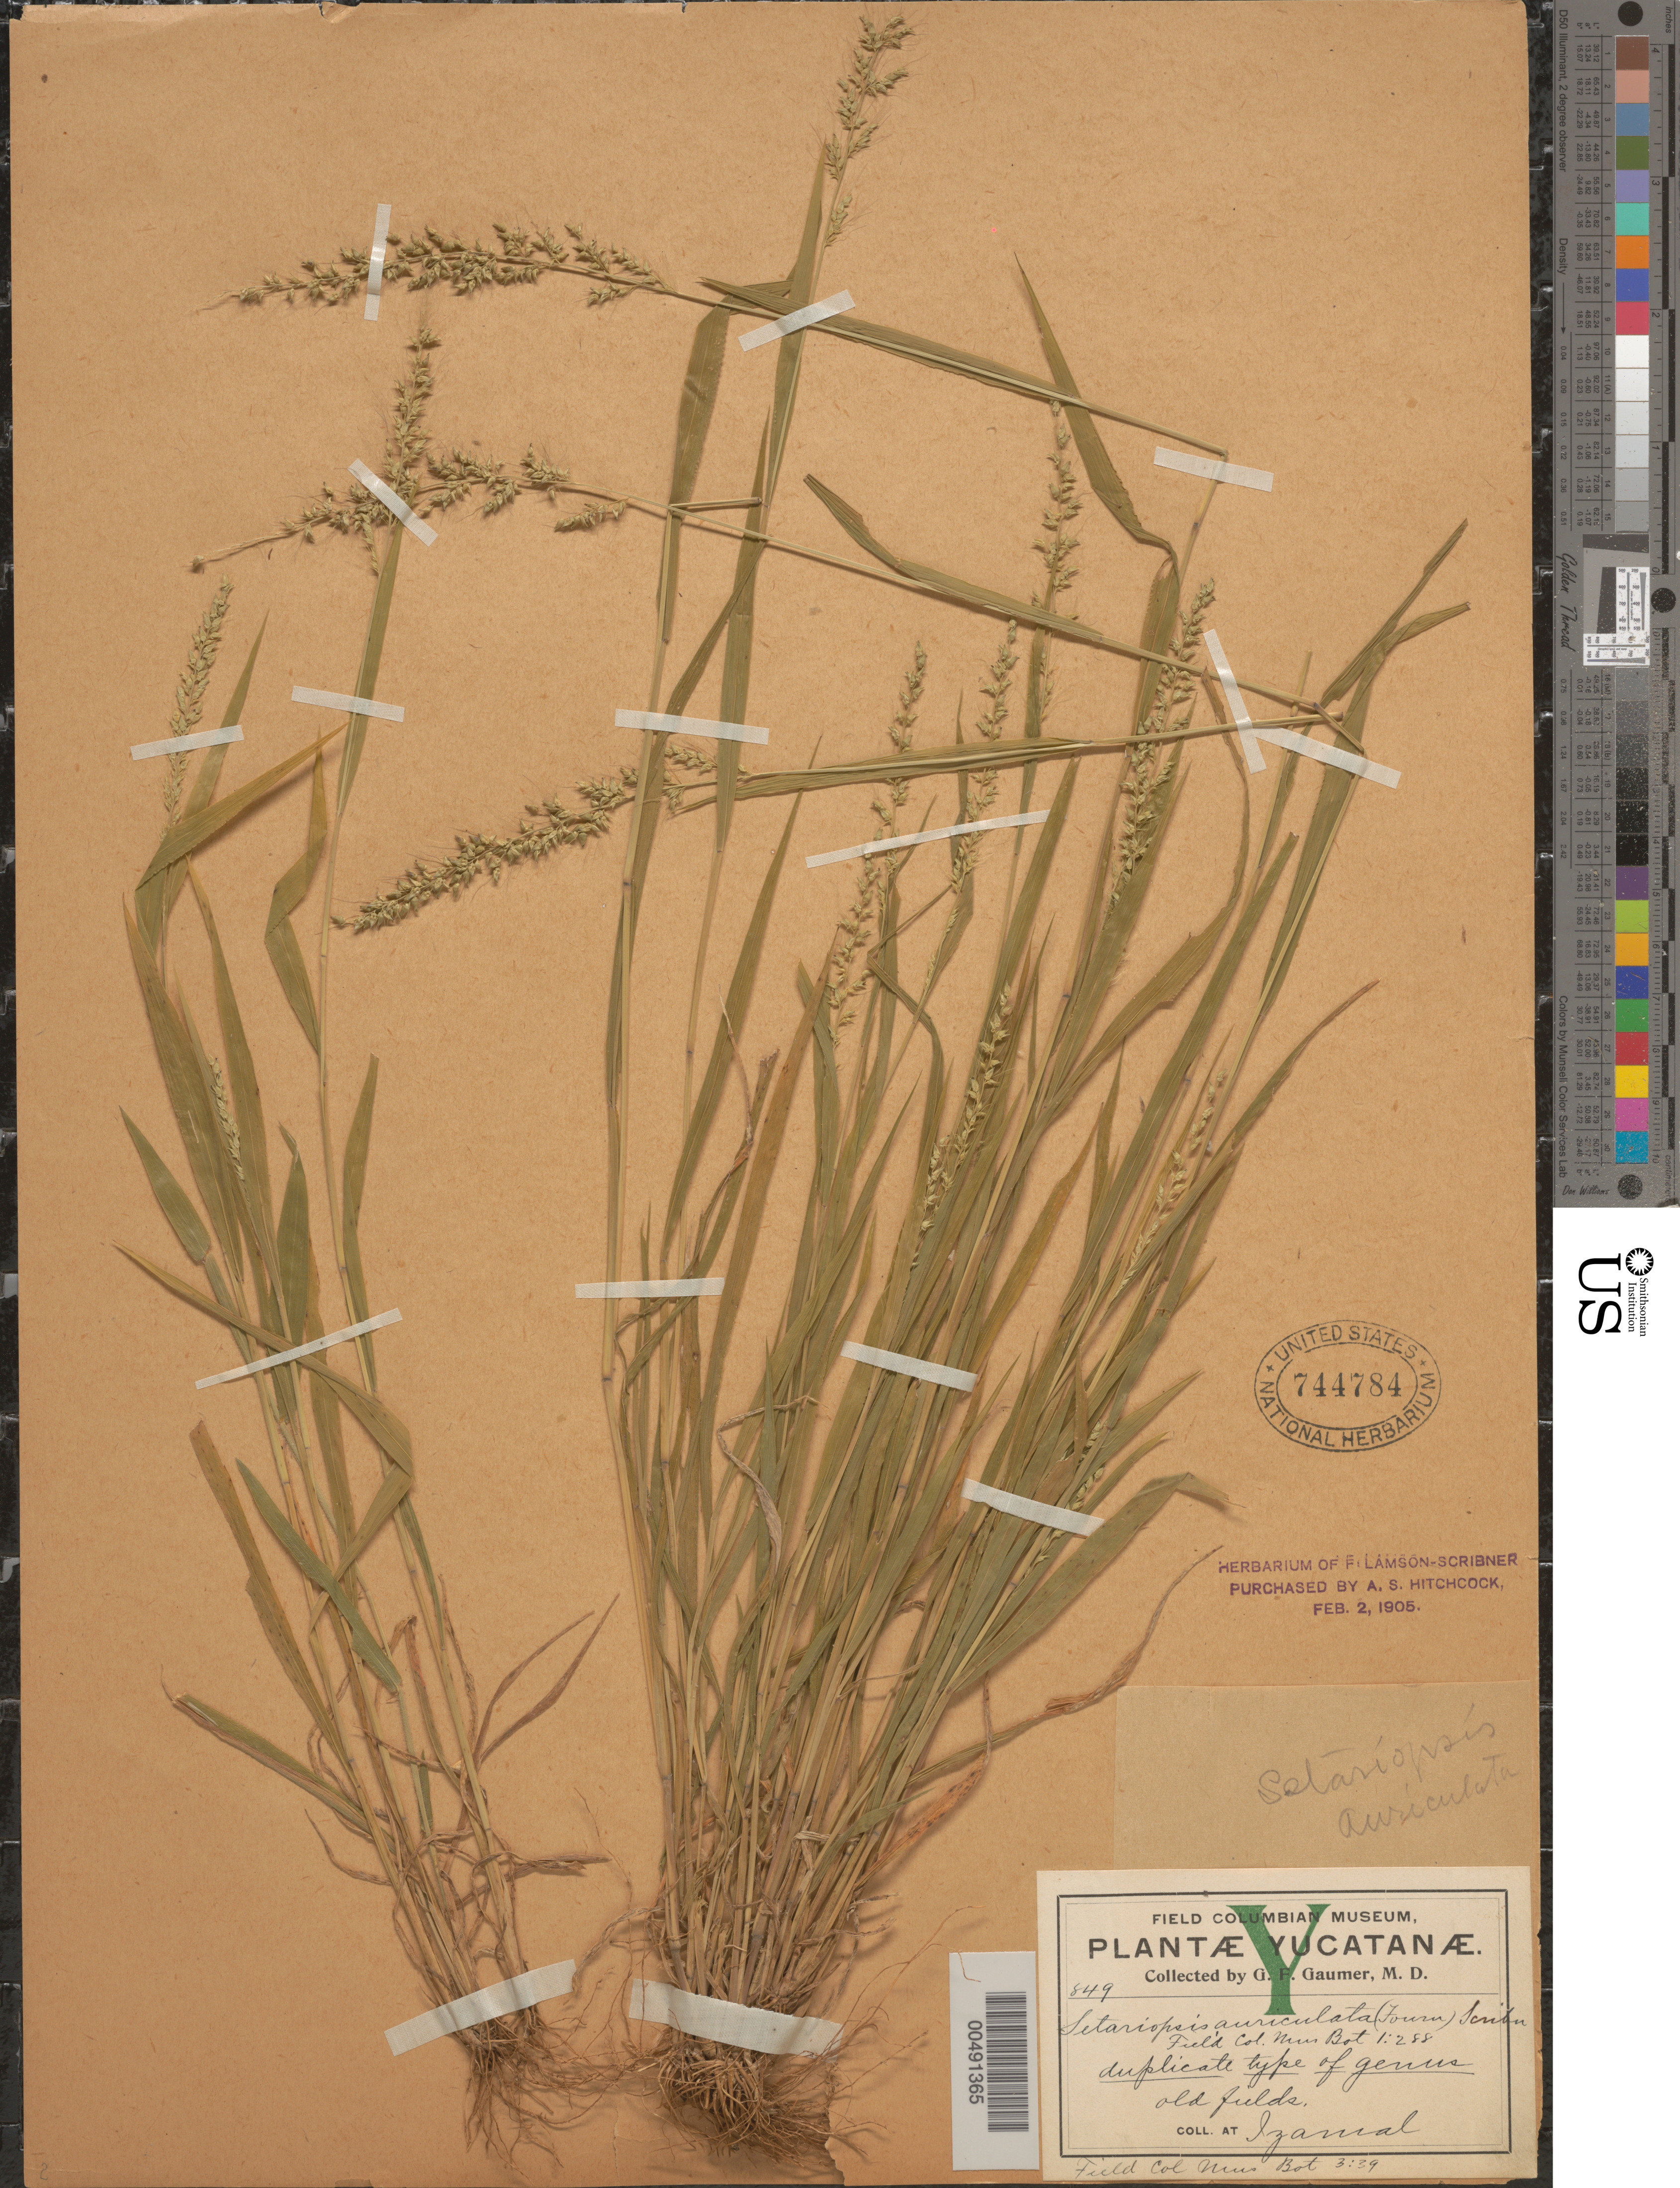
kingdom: Plantae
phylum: Tracheophyta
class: Liliopsida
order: Poales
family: Poaceae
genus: Setariopsis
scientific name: Setariopsis auriculata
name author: (E. Fourn.) Scribn.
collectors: G. F. Gaumer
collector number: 849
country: Mexico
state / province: Yucatan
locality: Izamal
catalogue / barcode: US 744784